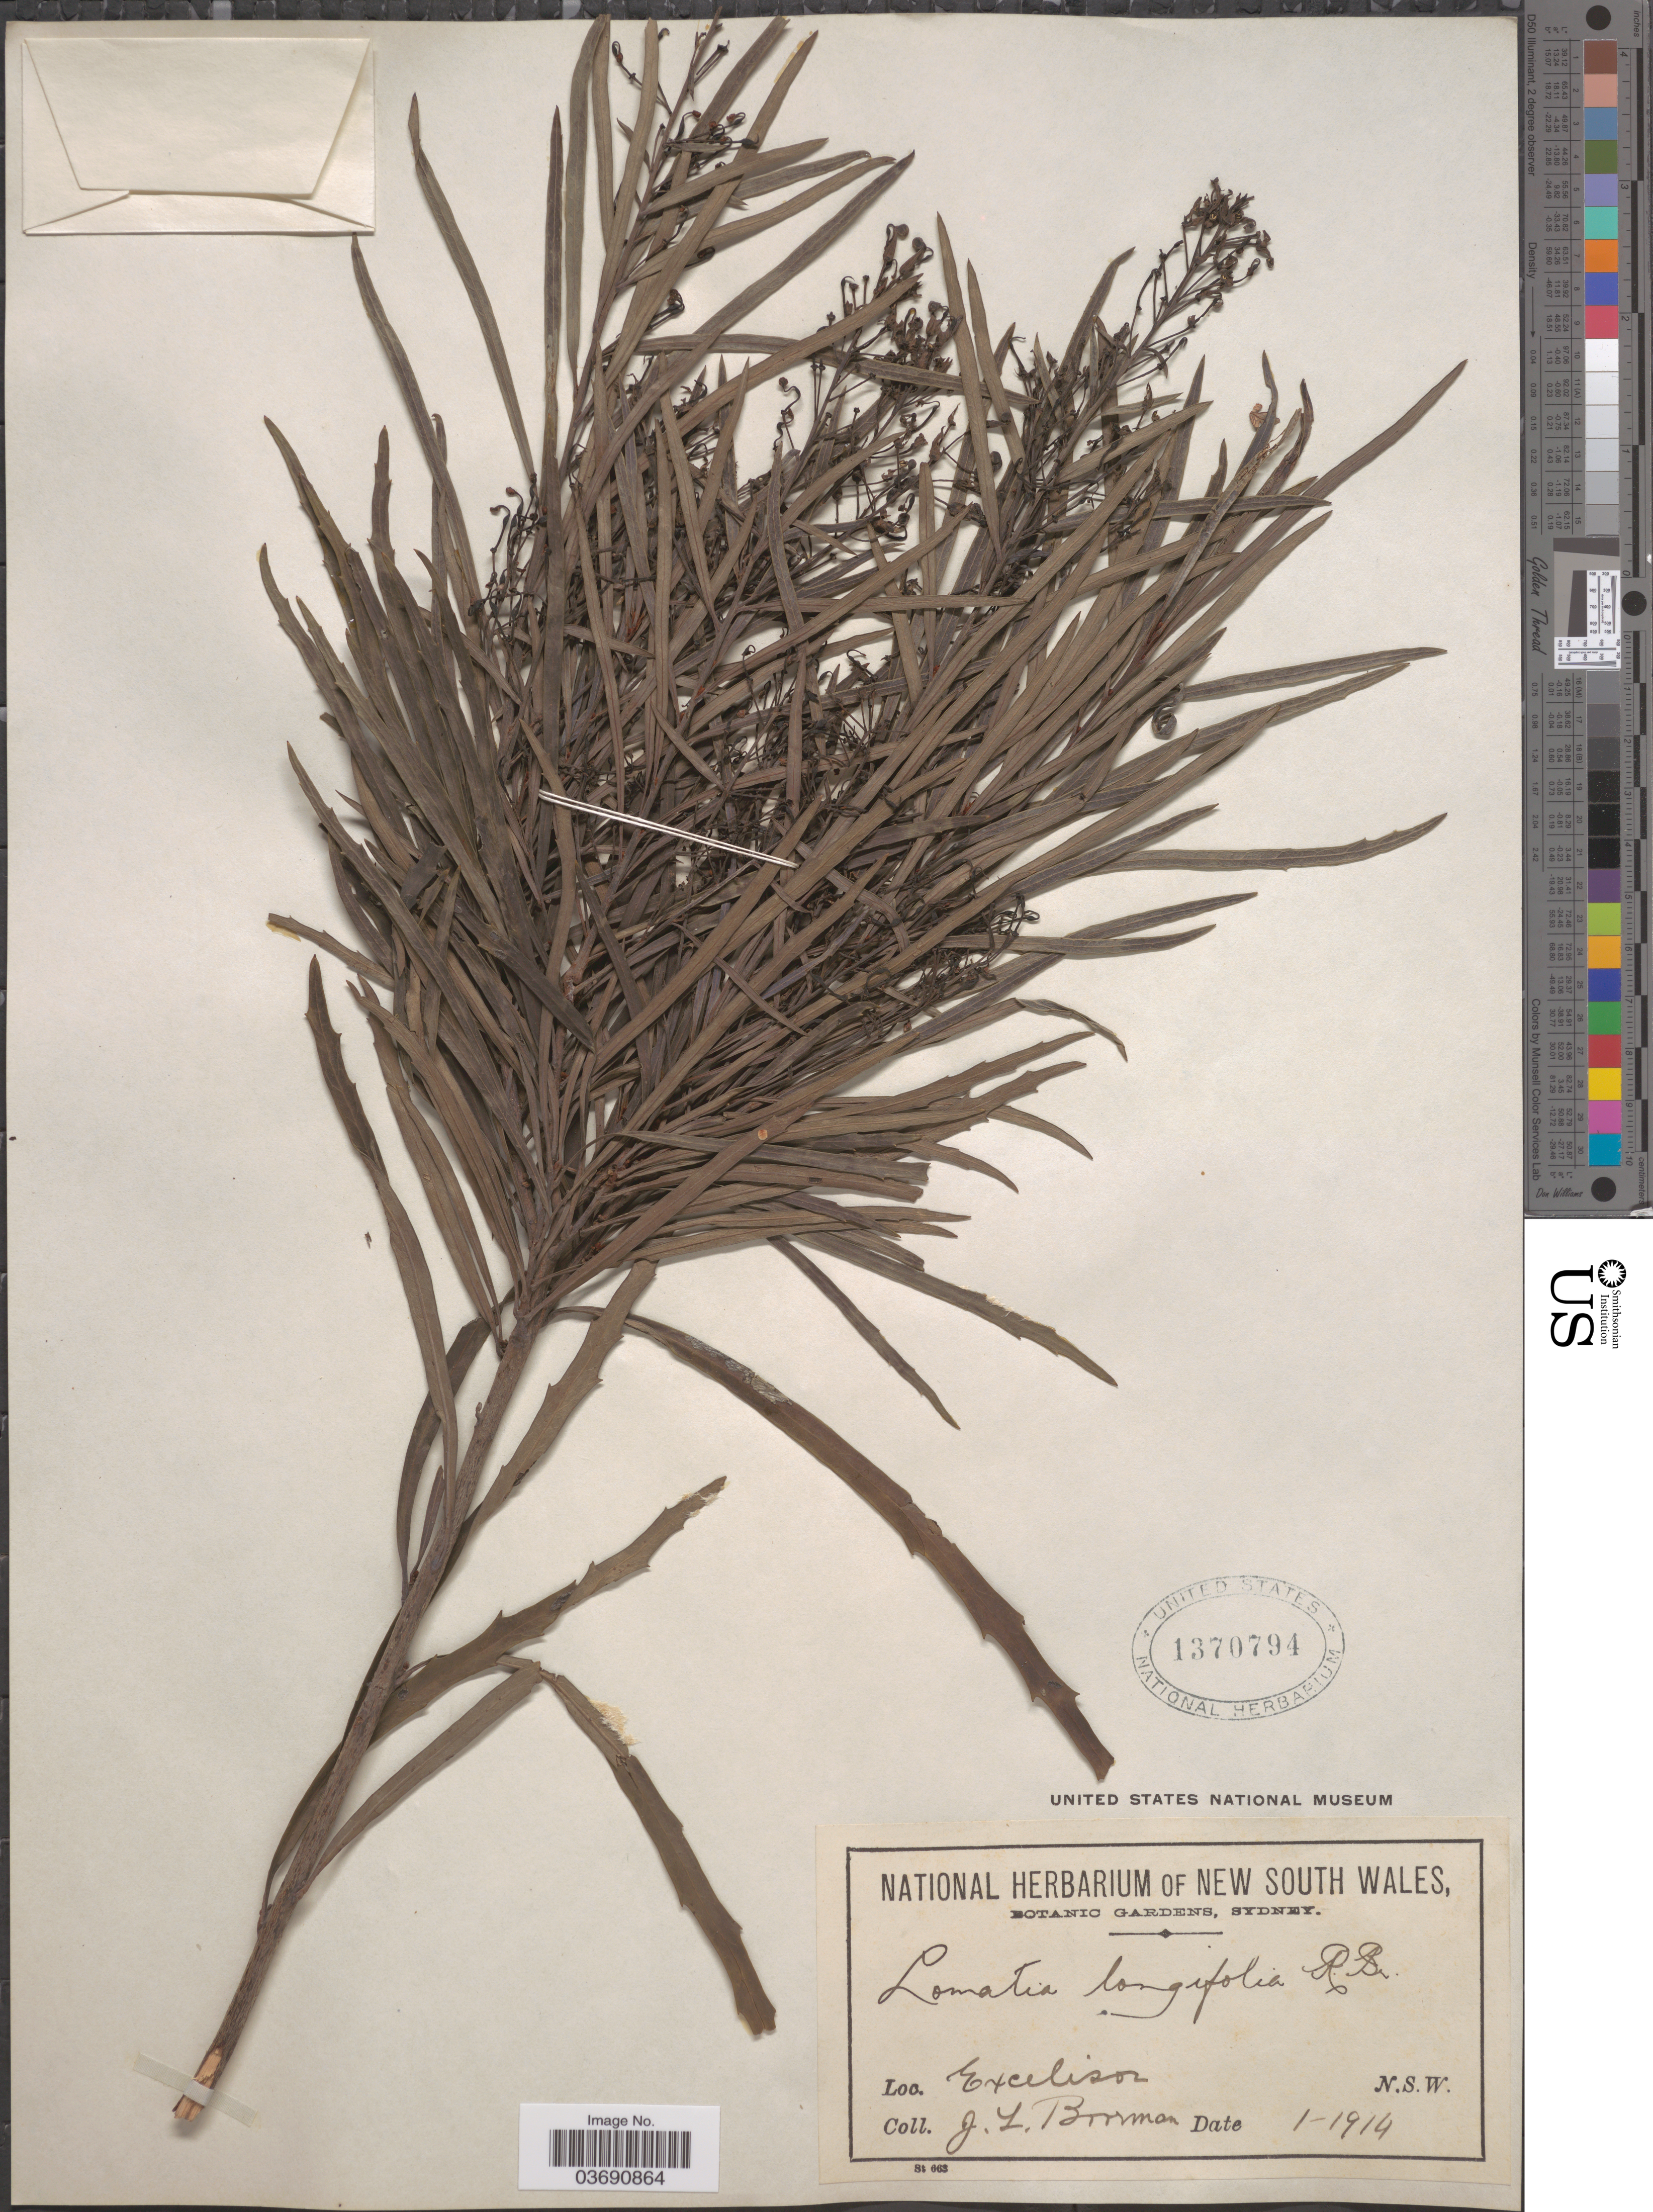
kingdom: Plantae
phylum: Tracheophyta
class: Magnoliopsida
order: Proteales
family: Proteaceae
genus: Lomatia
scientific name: Lomatia longifolia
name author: R. Br.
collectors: J. Boorman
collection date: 1914-01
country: Australia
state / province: New South Wales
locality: Excelisor.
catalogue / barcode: US 1370794